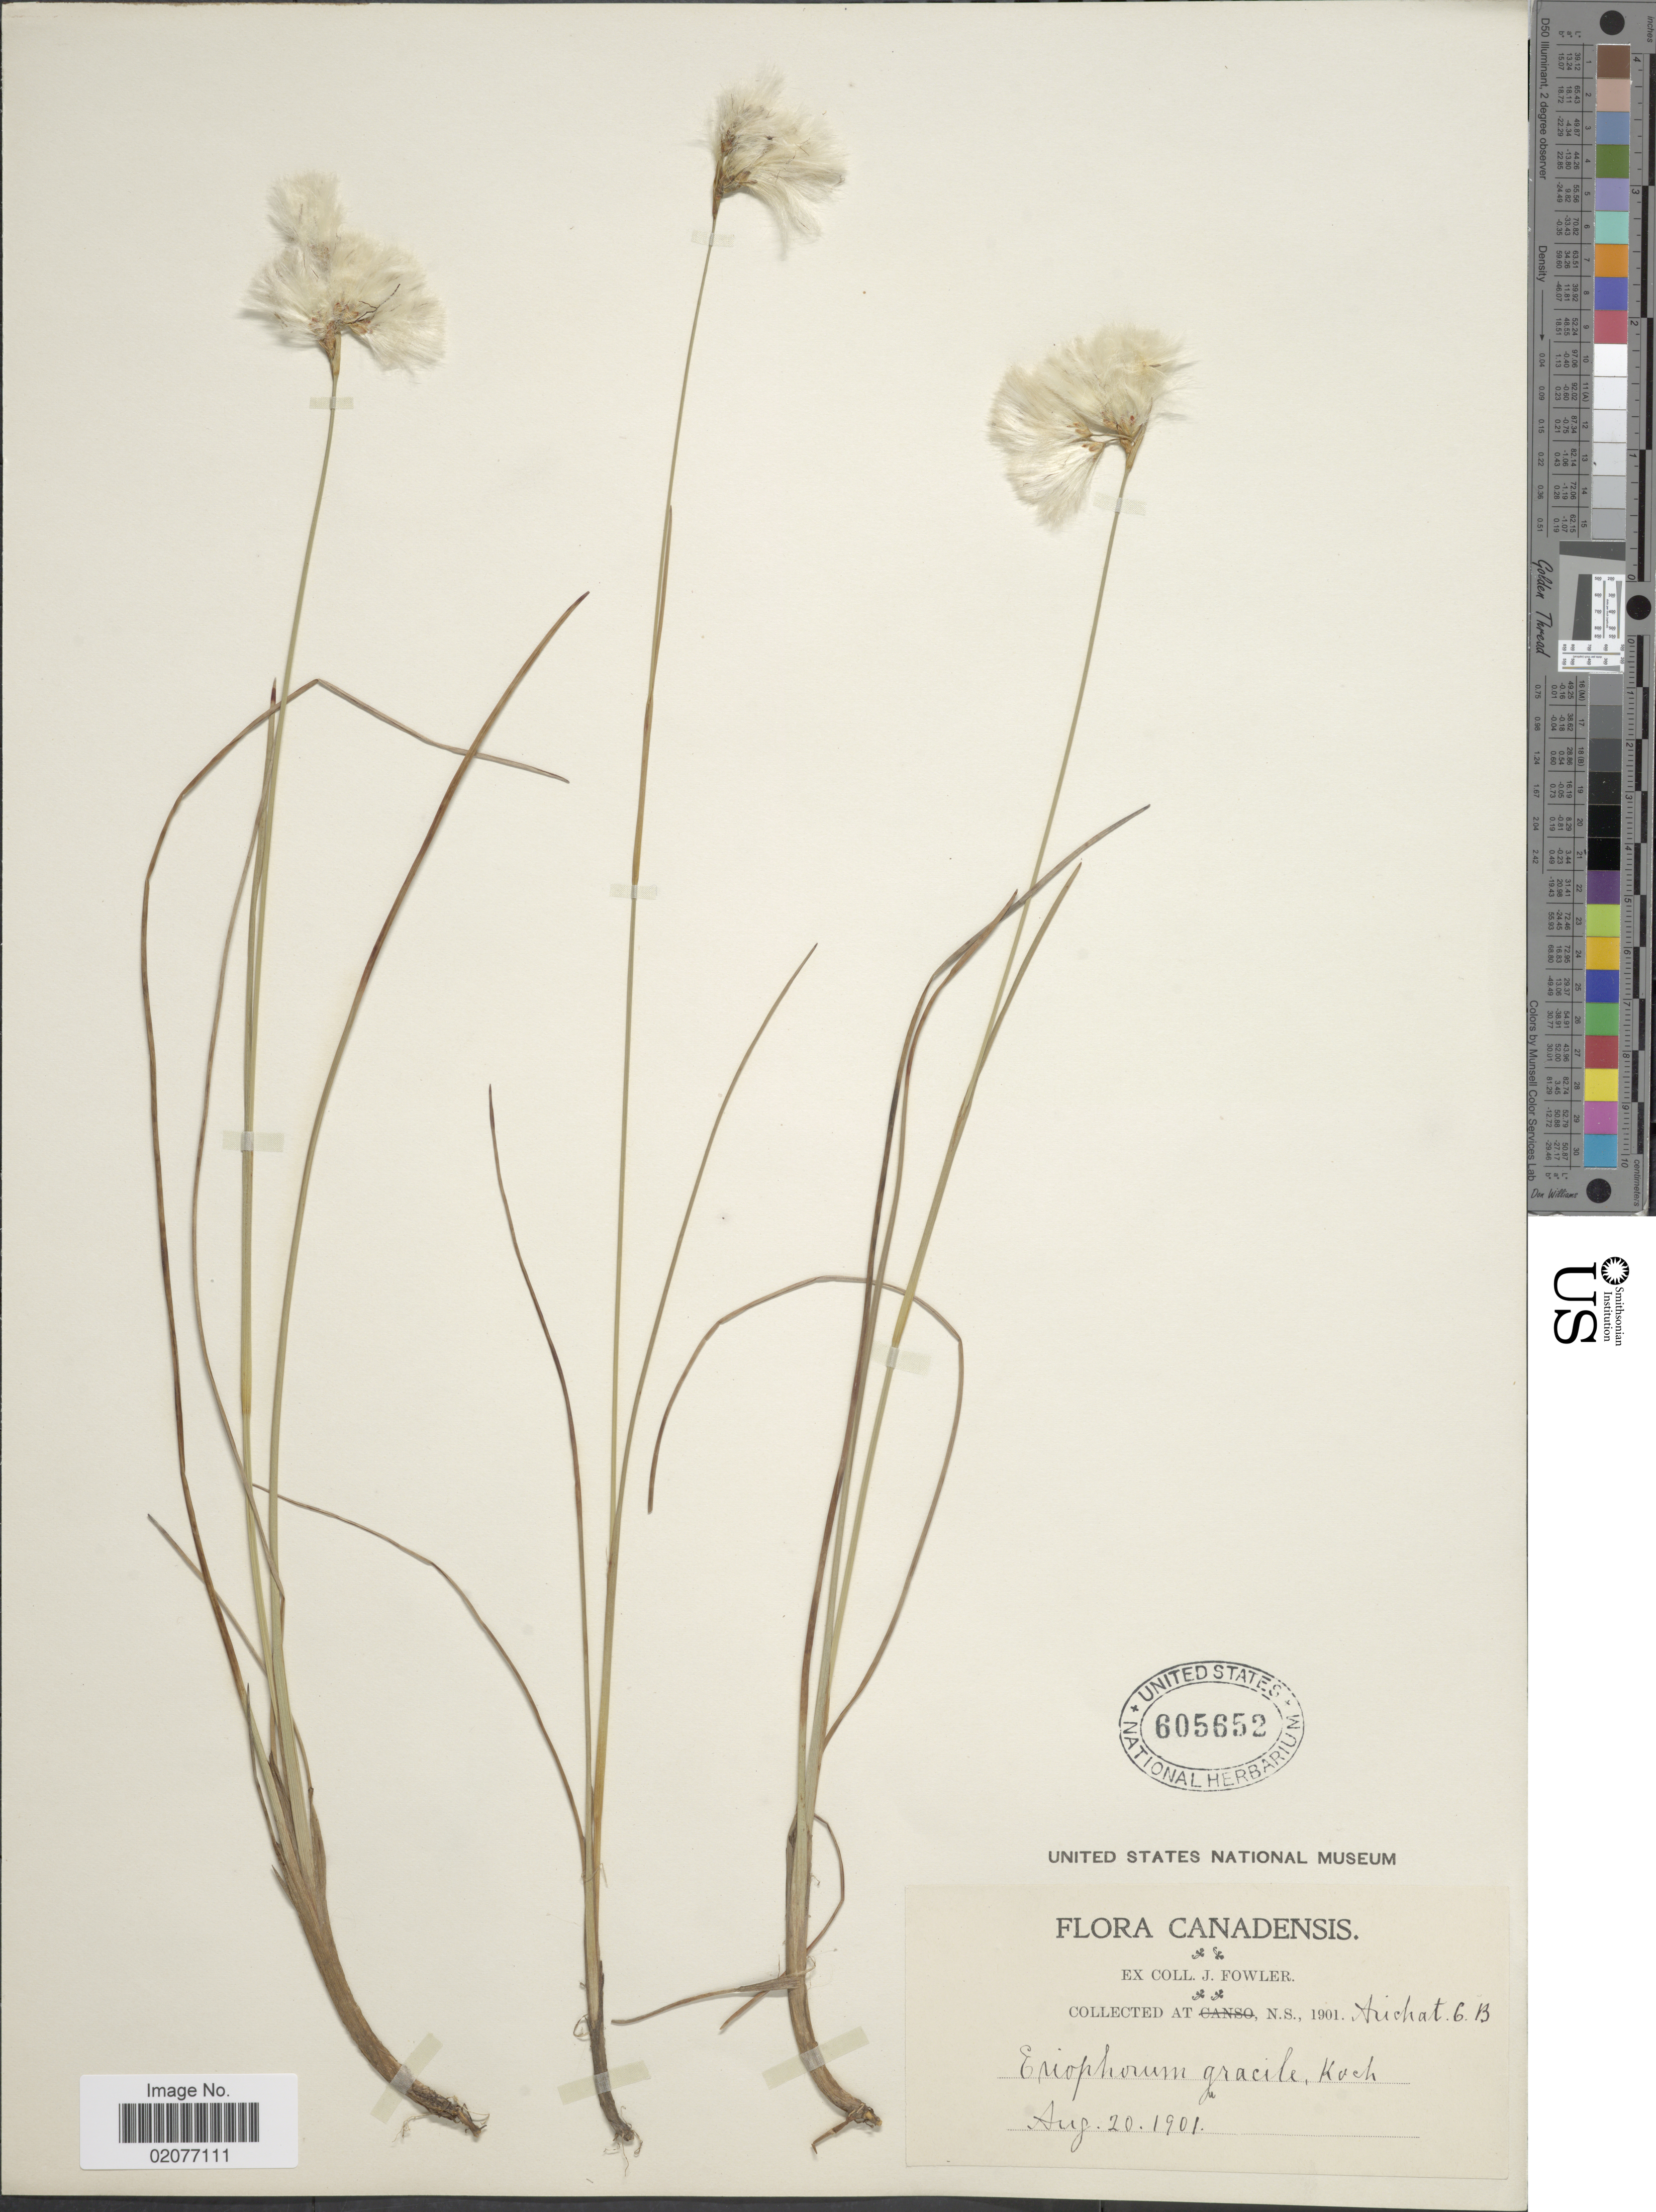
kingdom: Plantae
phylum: Tracheophyta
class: Liliopsida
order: Poales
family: Cyperaceae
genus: Eriophorum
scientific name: Eriophorum gracile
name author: W.D.J. Koch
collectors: J. P. Fowler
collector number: s.n,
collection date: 1901-08-20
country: Canada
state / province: Nova Scotia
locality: NS. Arichat, C. B.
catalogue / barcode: US 605652